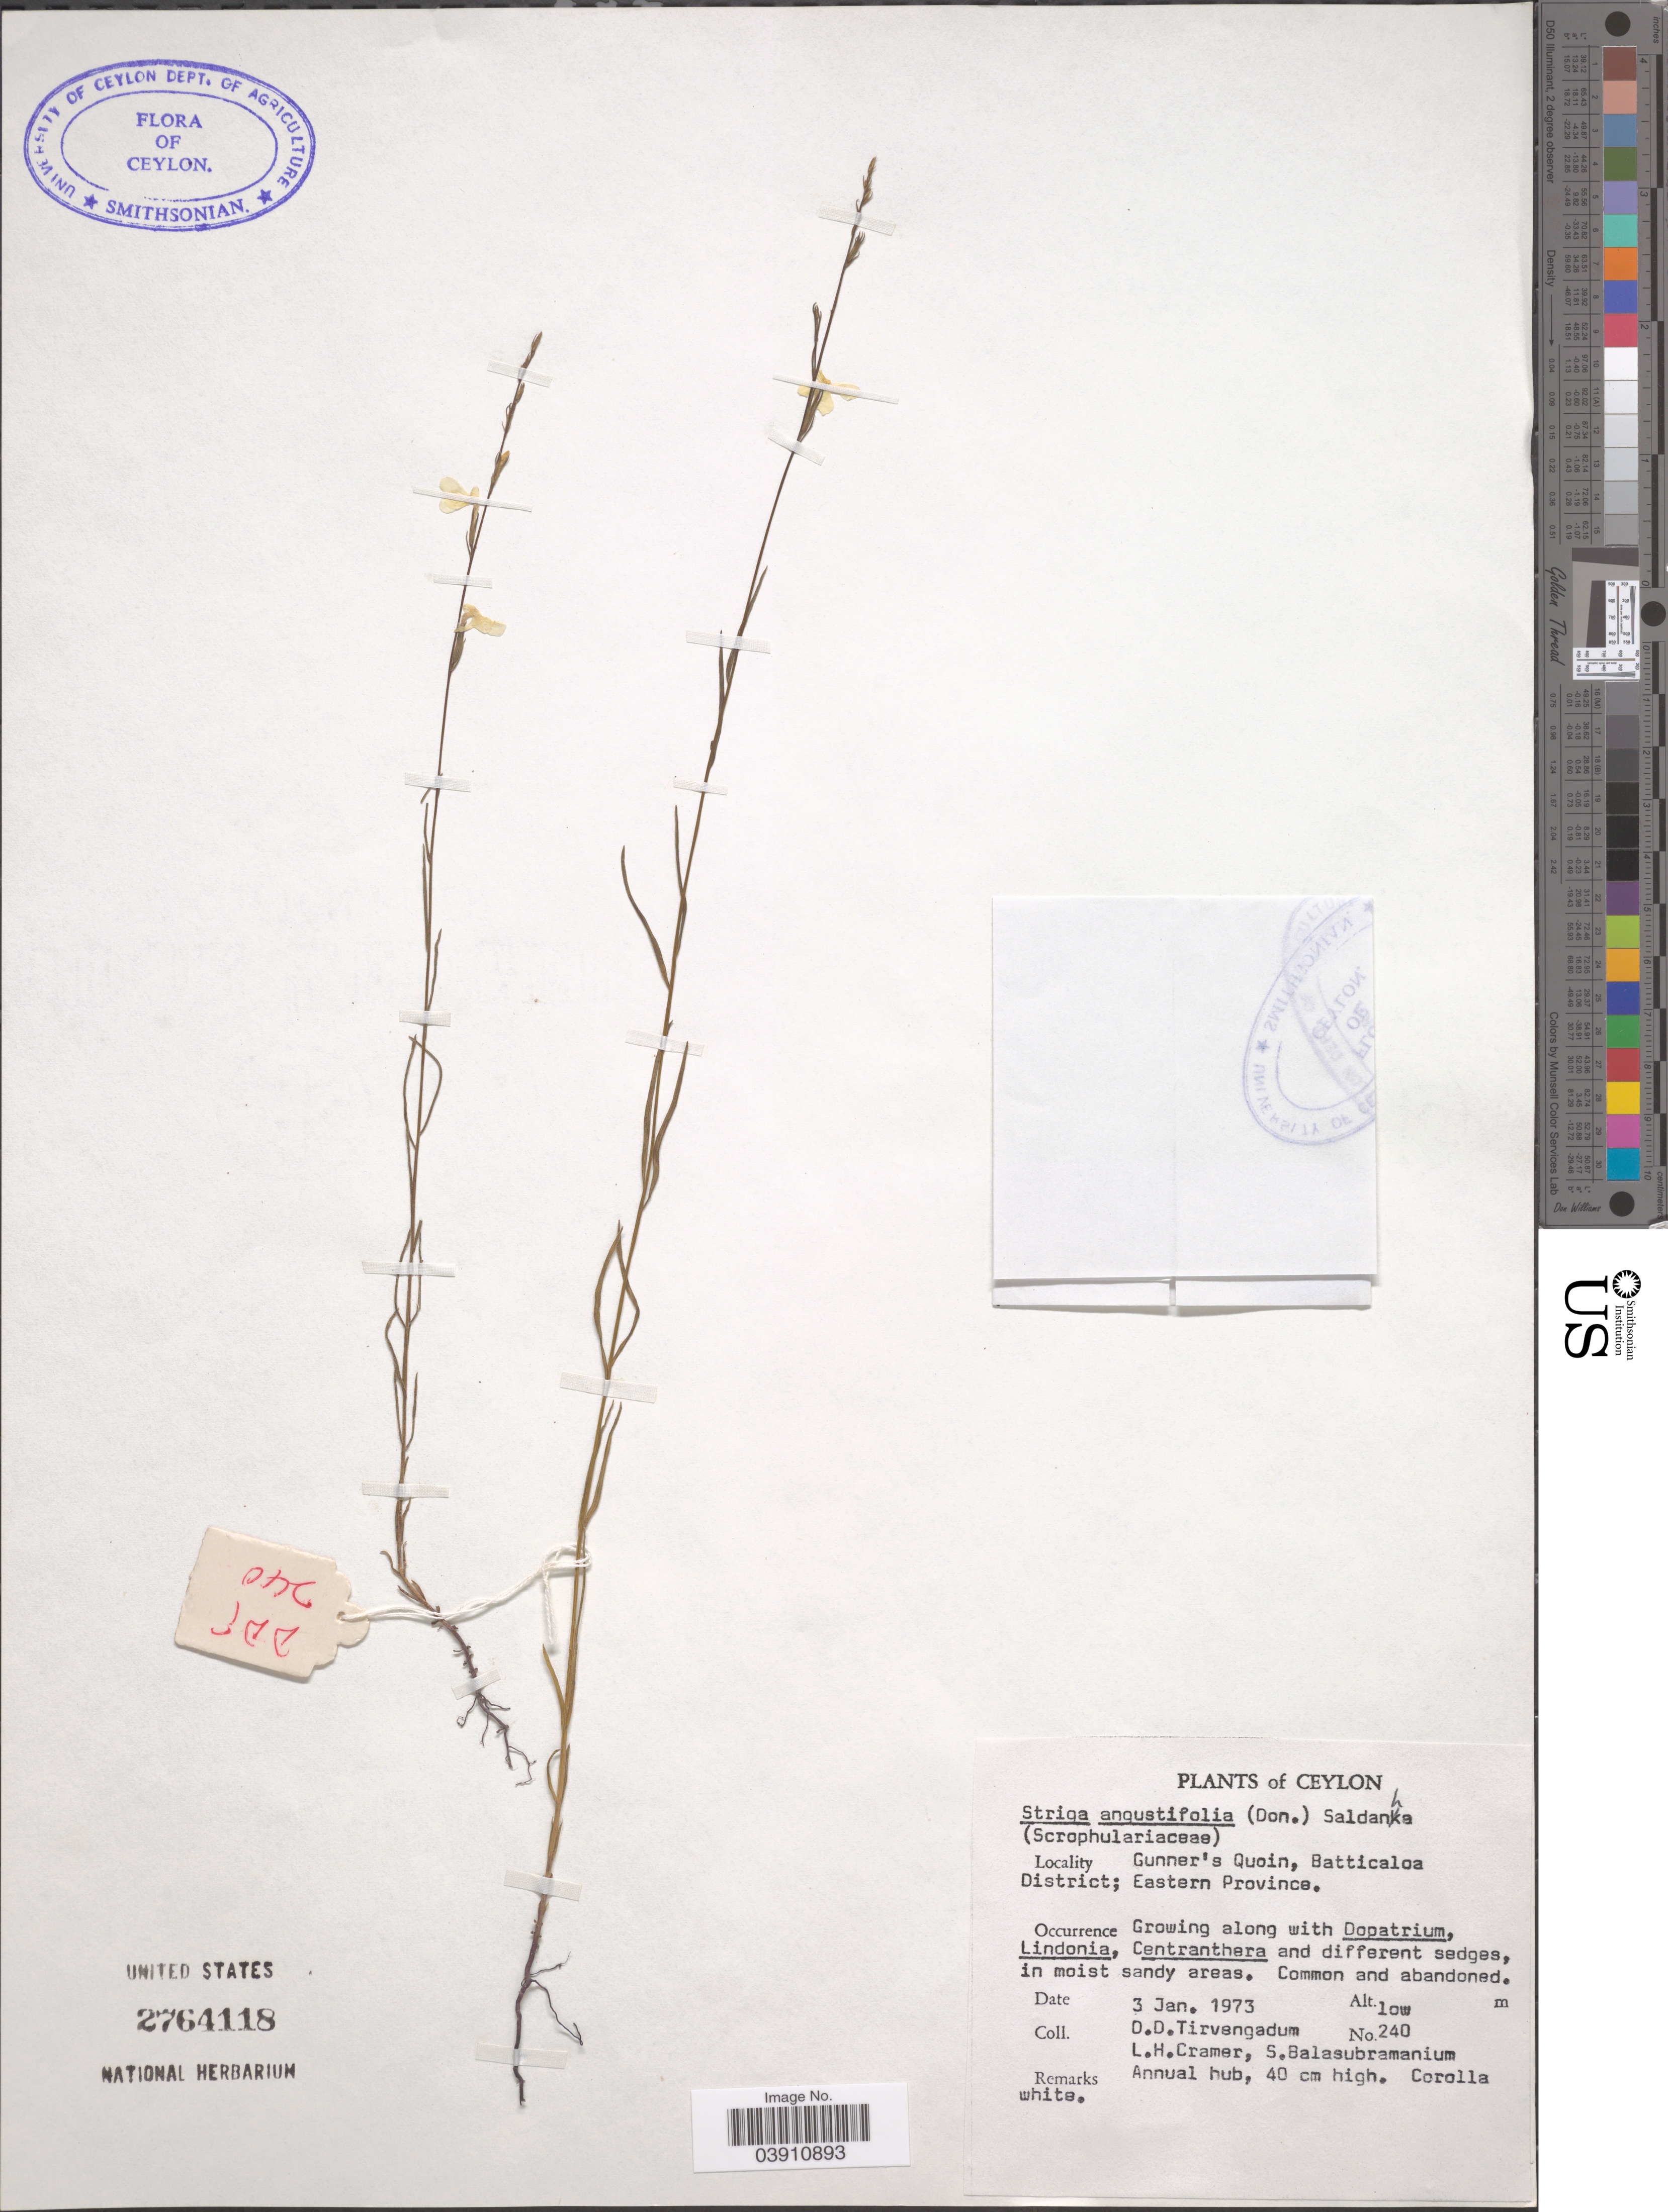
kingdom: Plantae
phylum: Tracheophyta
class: Magnoliopsida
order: Lamiales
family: Orobanchaceae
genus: Striga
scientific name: Striga sp.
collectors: D. Tirvengadum, L. H. Cramer & S. Balasubramanium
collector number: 240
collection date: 1973-01-03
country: Sri Lanka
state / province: Eastern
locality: Ceylon. Gunner's Quoin, Batticaloa District.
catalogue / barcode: US 2764118